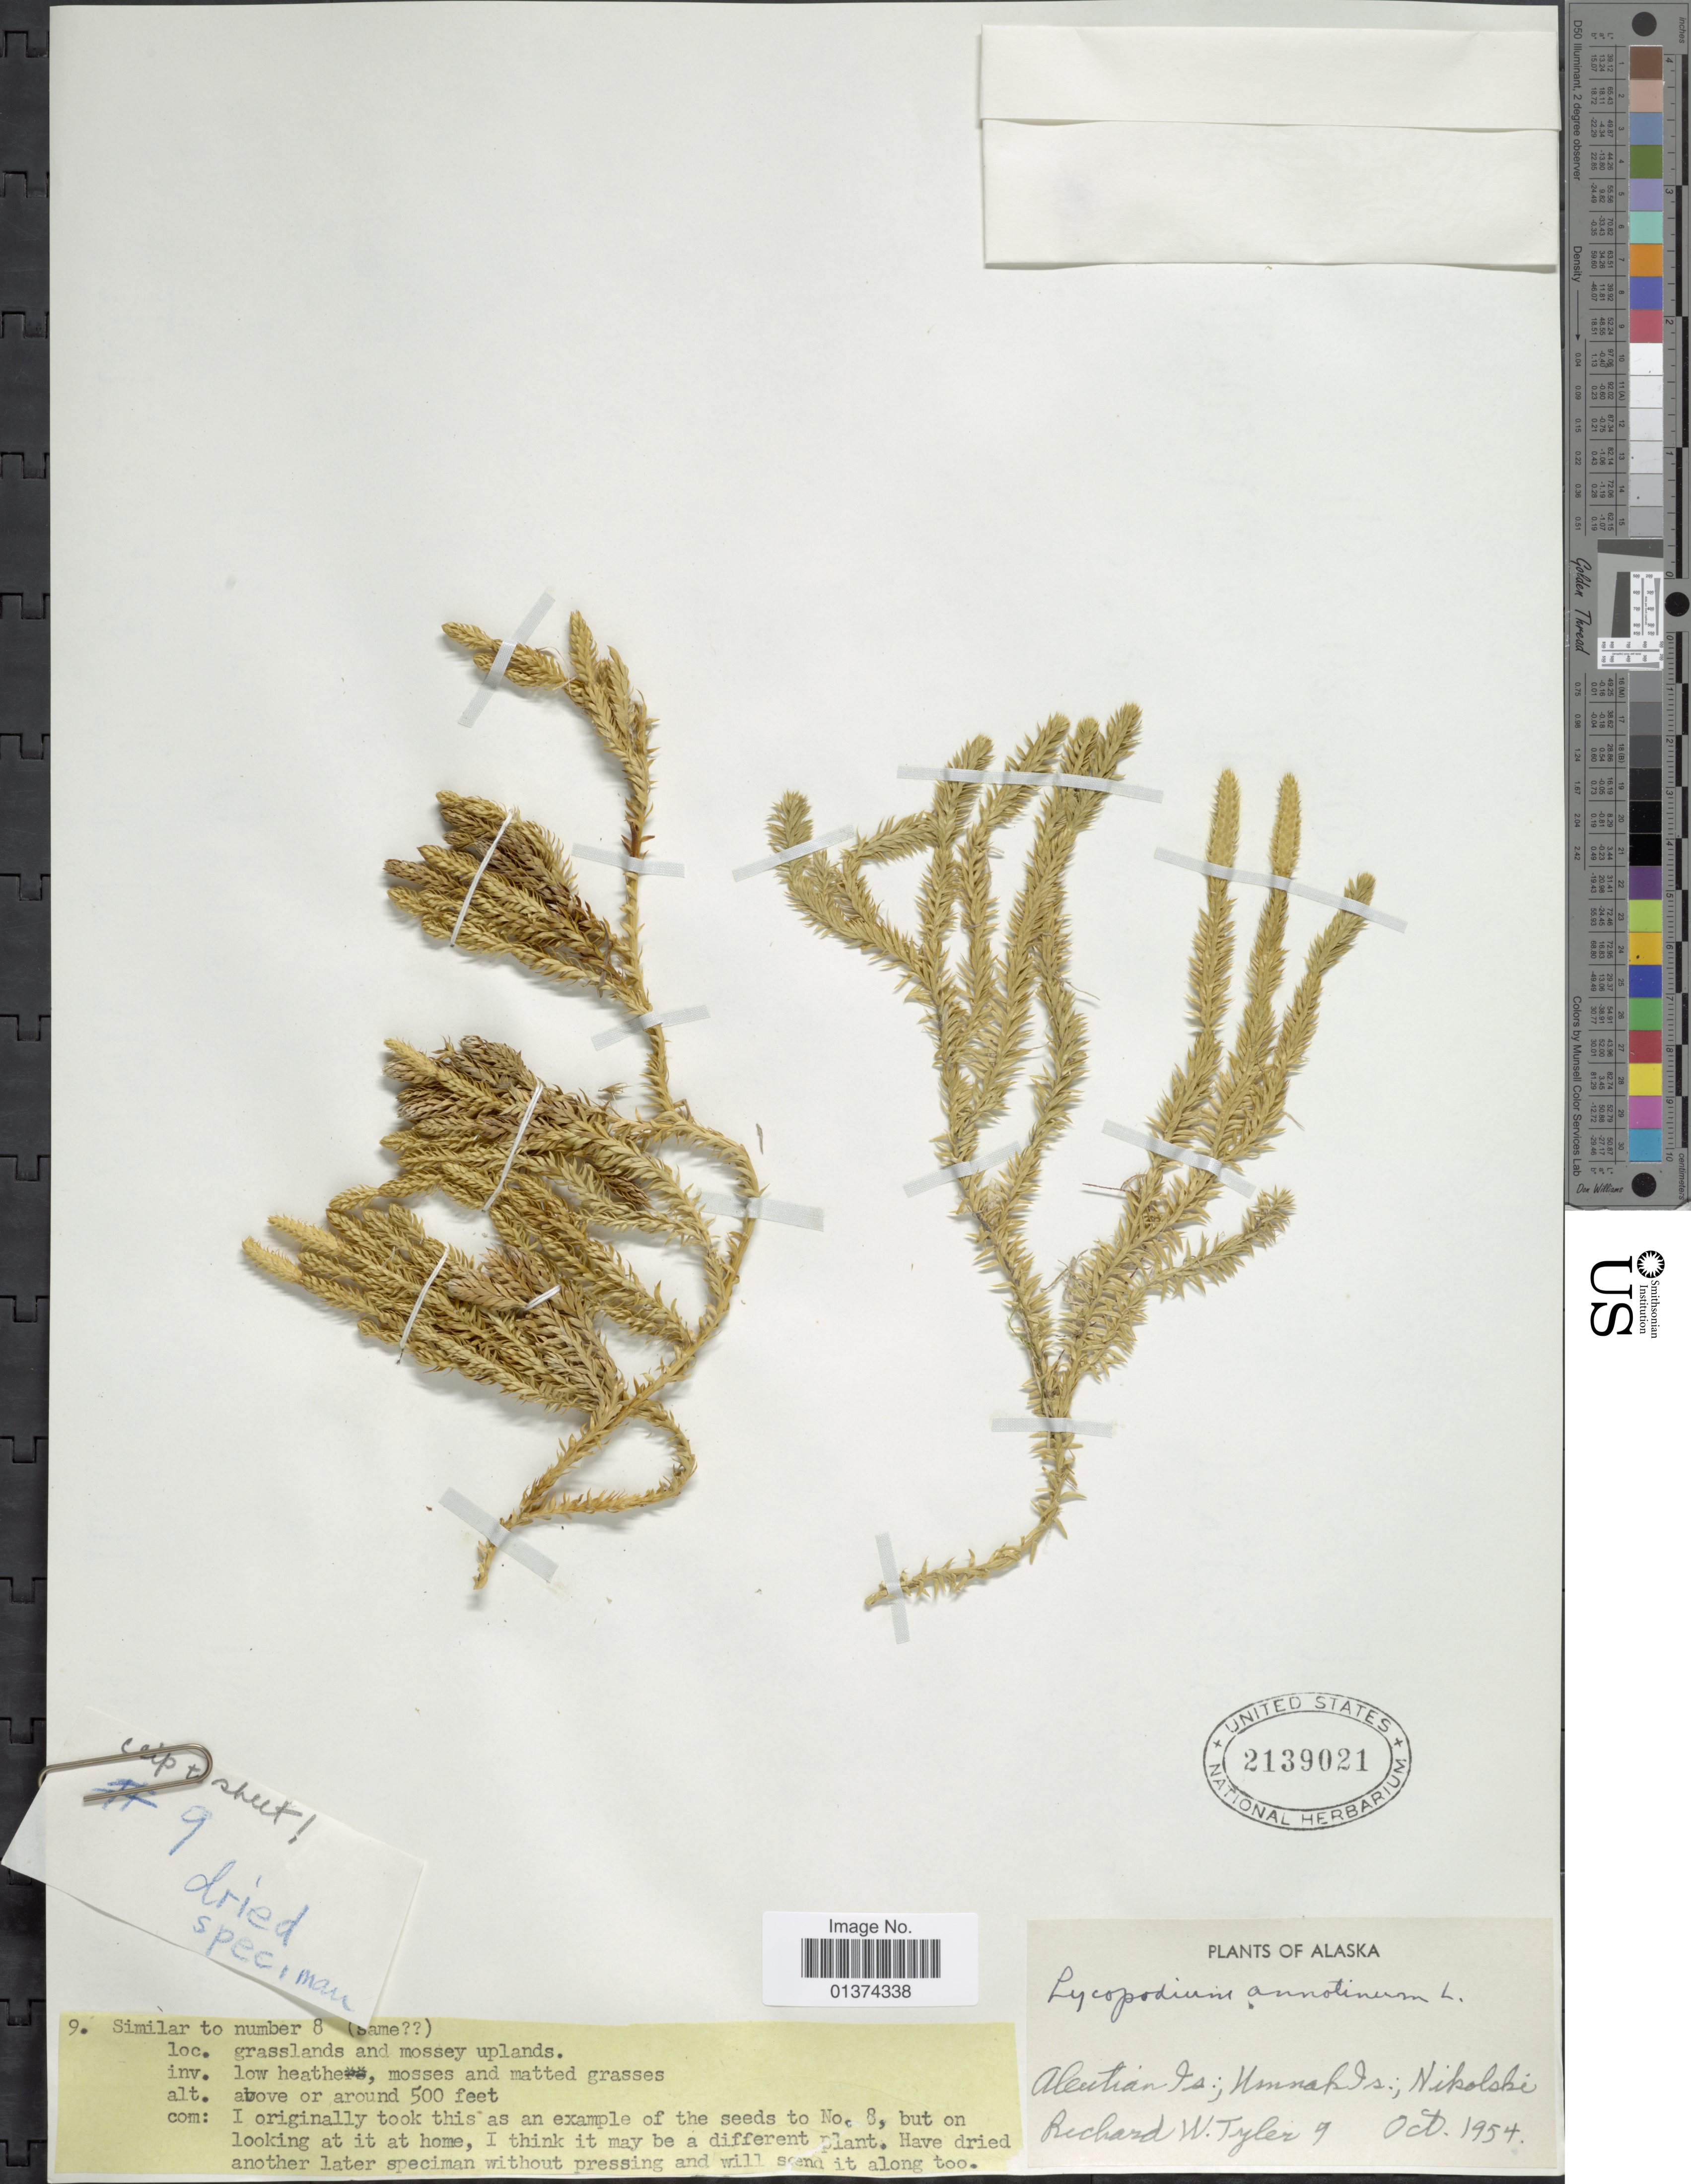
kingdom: Plantae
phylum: Tracheophyta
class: Lycopodiopsida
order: Lycopodiales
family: Lycopodiaceae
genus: Spinulum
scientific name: Spinulum annotinum subsp. annotinum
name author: (L.) A. Haines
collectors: R. Tyler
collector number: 09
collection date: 1954-10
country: United States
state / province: Alaska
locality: Aleutian Is: Umnak Is; Nikolski.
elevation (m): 152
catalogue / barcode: US 2139021